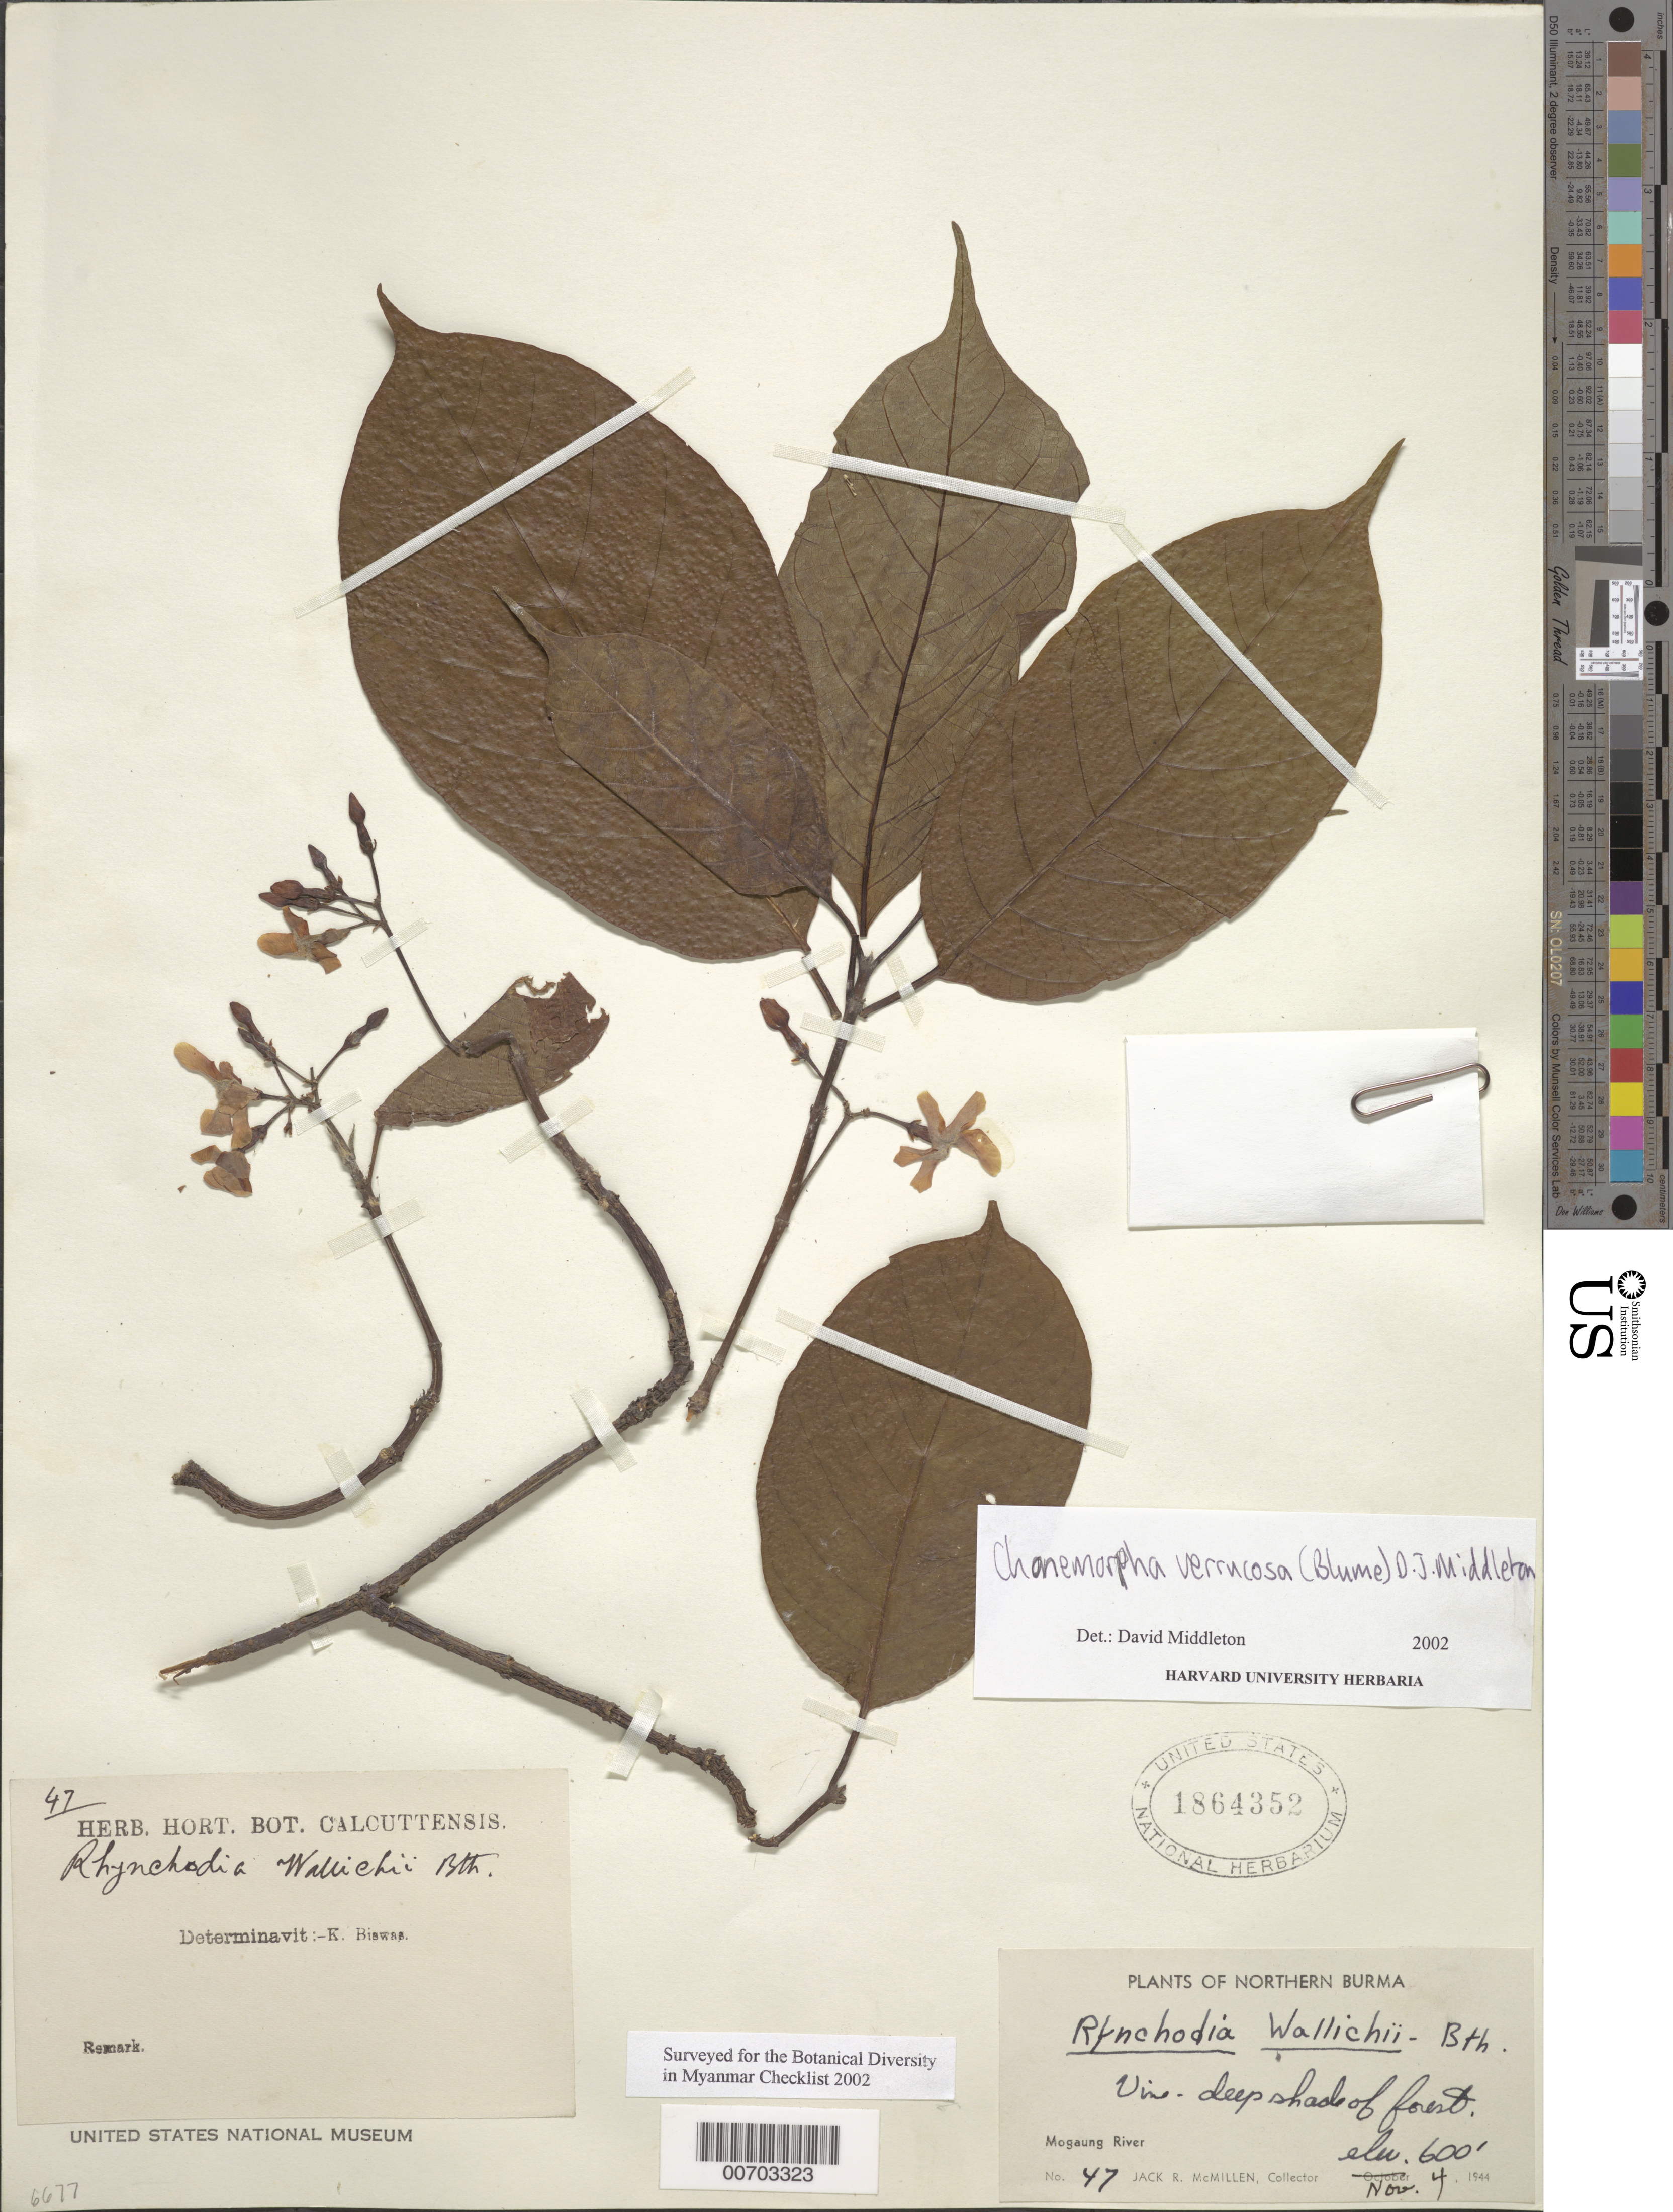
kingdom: Plantae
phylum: Tracheophyta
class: Magnoliopsida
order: Gentianales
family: Apocynaceae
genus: Chonemorpha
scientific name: Chonemorpha verrucosa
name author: (Blume) D.J. Middleton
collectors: J. McMillen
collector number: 47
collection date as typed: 04 Nov 1944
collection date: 1944-11-04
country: Myanmar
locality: Northern Burma, Moguang R.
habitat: Deep shade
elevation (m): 183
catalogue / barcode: US 1864352